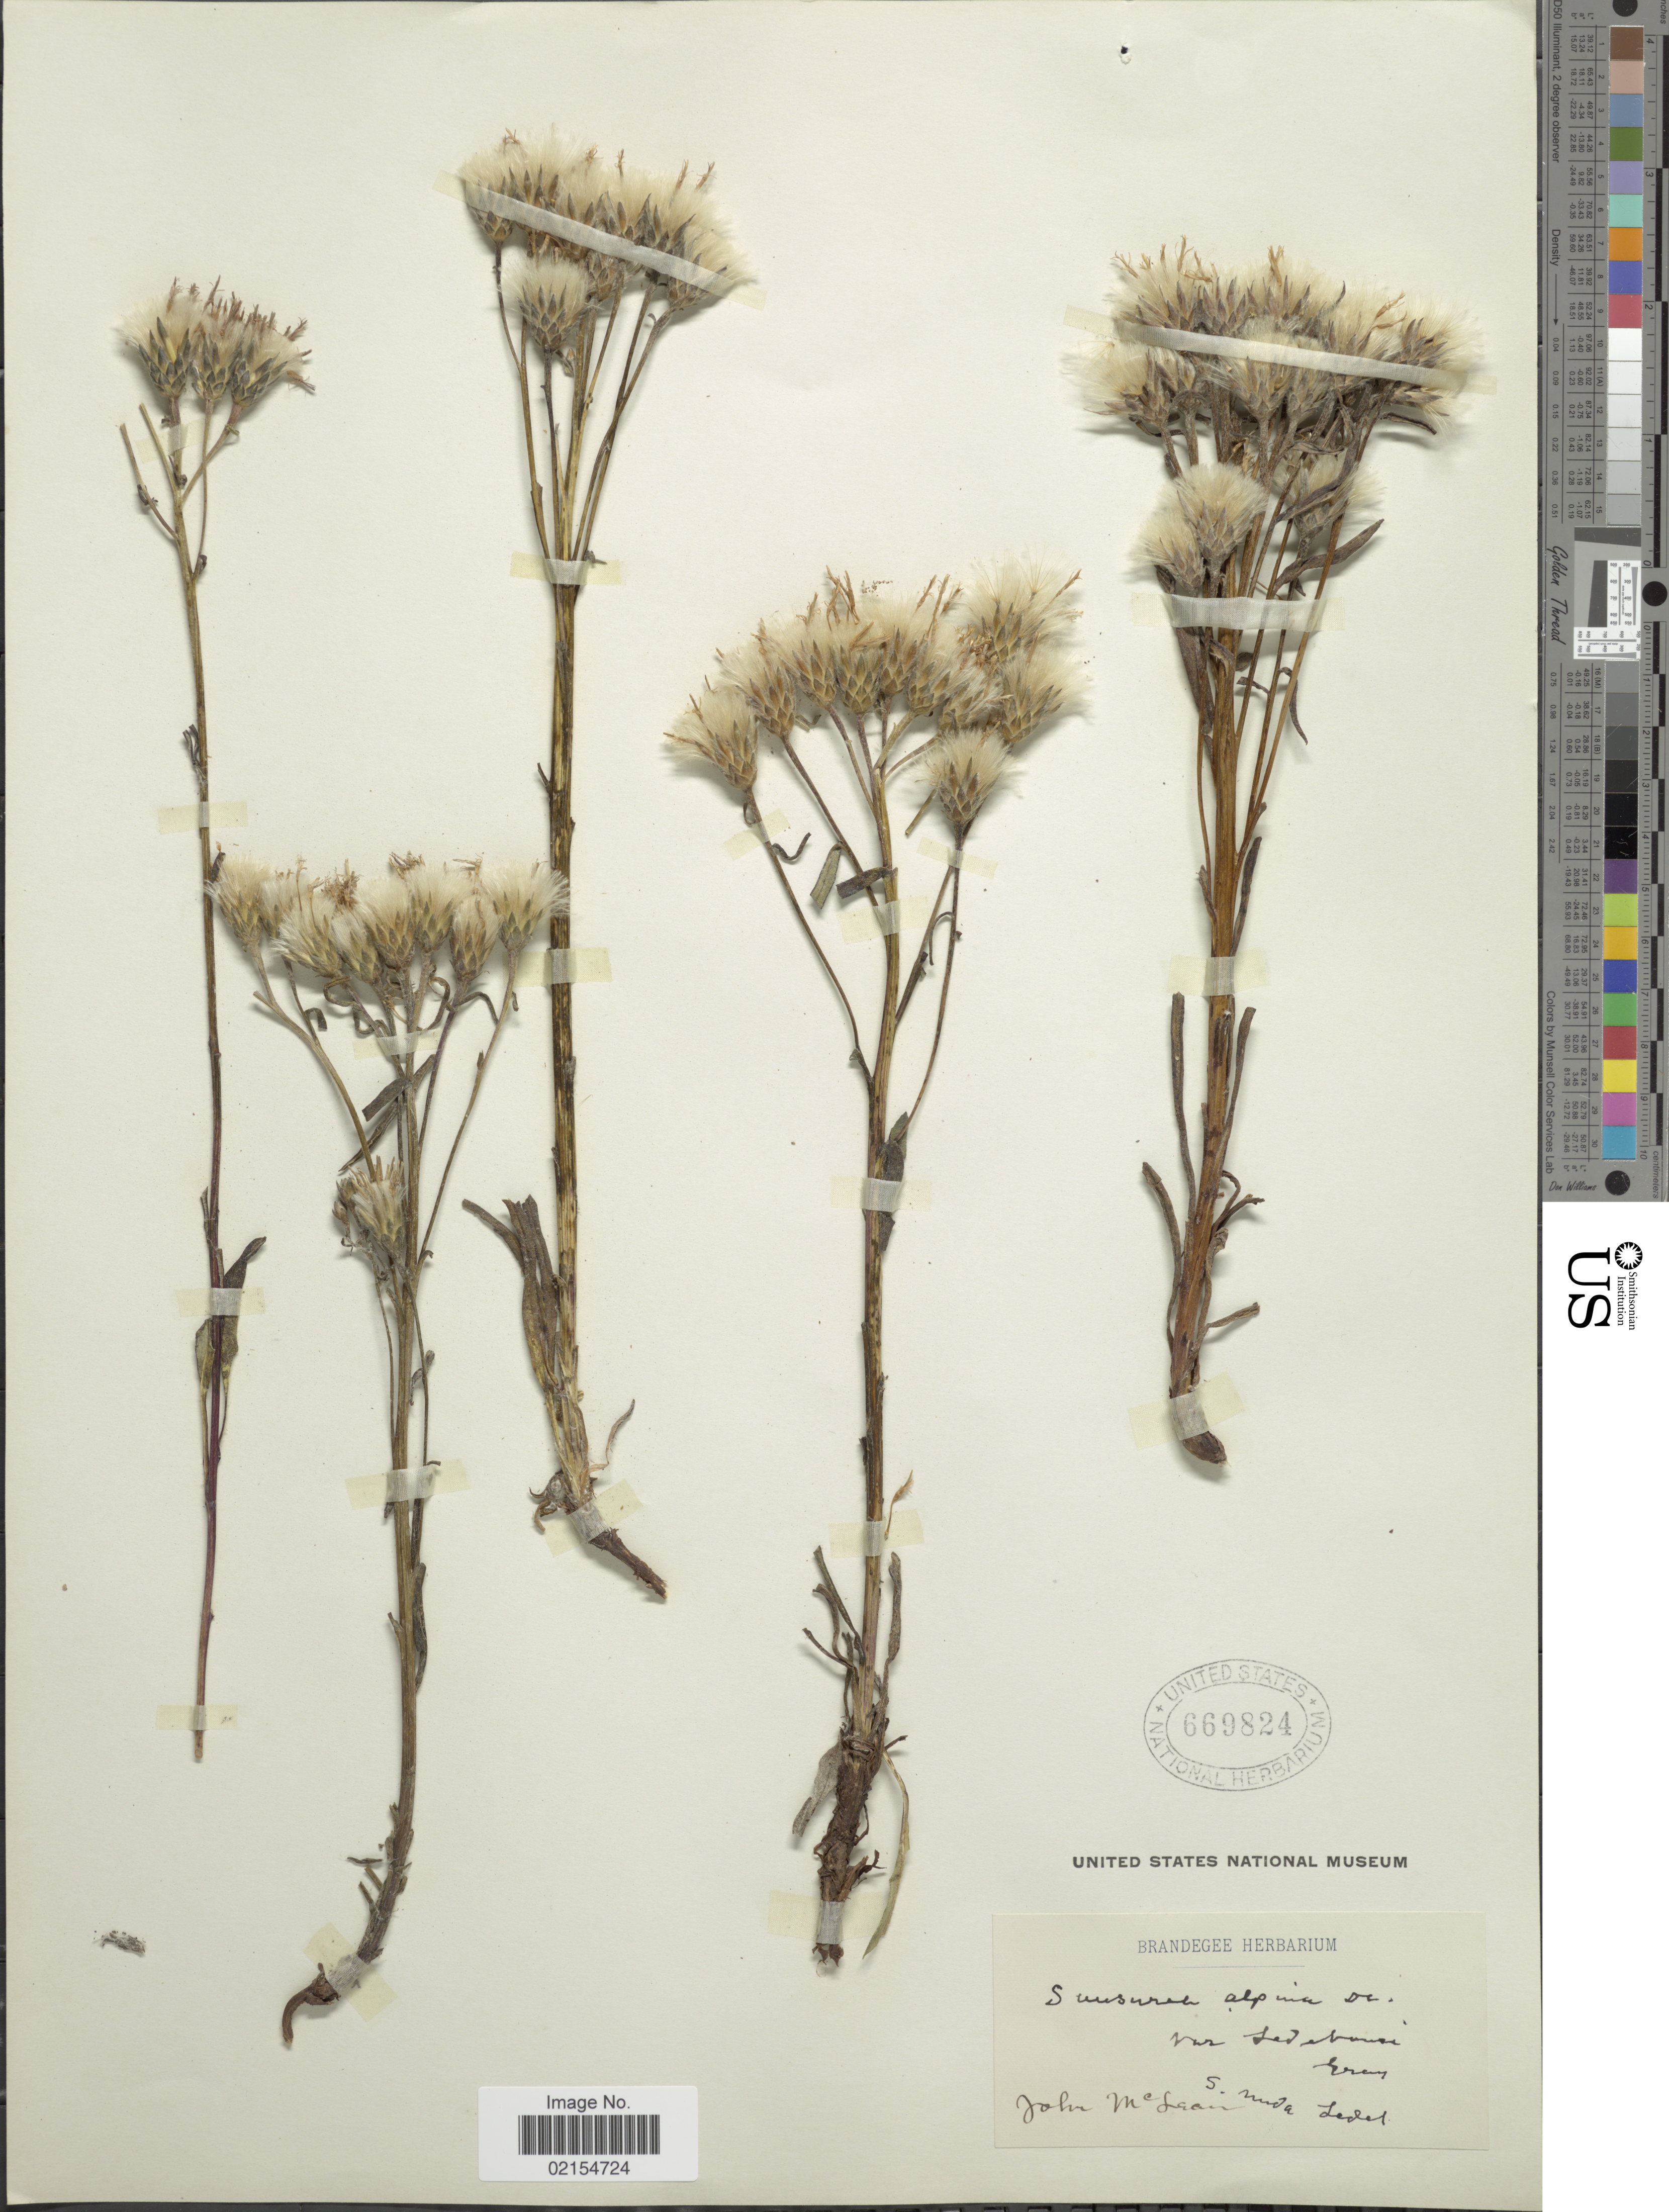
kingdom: Plantae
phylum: Tracheophyta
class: Magnoliopsida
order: Asterales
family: Asteraceae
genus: Saussurea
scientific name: Saussurea angustifolia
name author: (L.) DC.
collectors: J. McLean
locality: S. nuda, Ledet [interpreted]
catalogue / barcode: US 669824